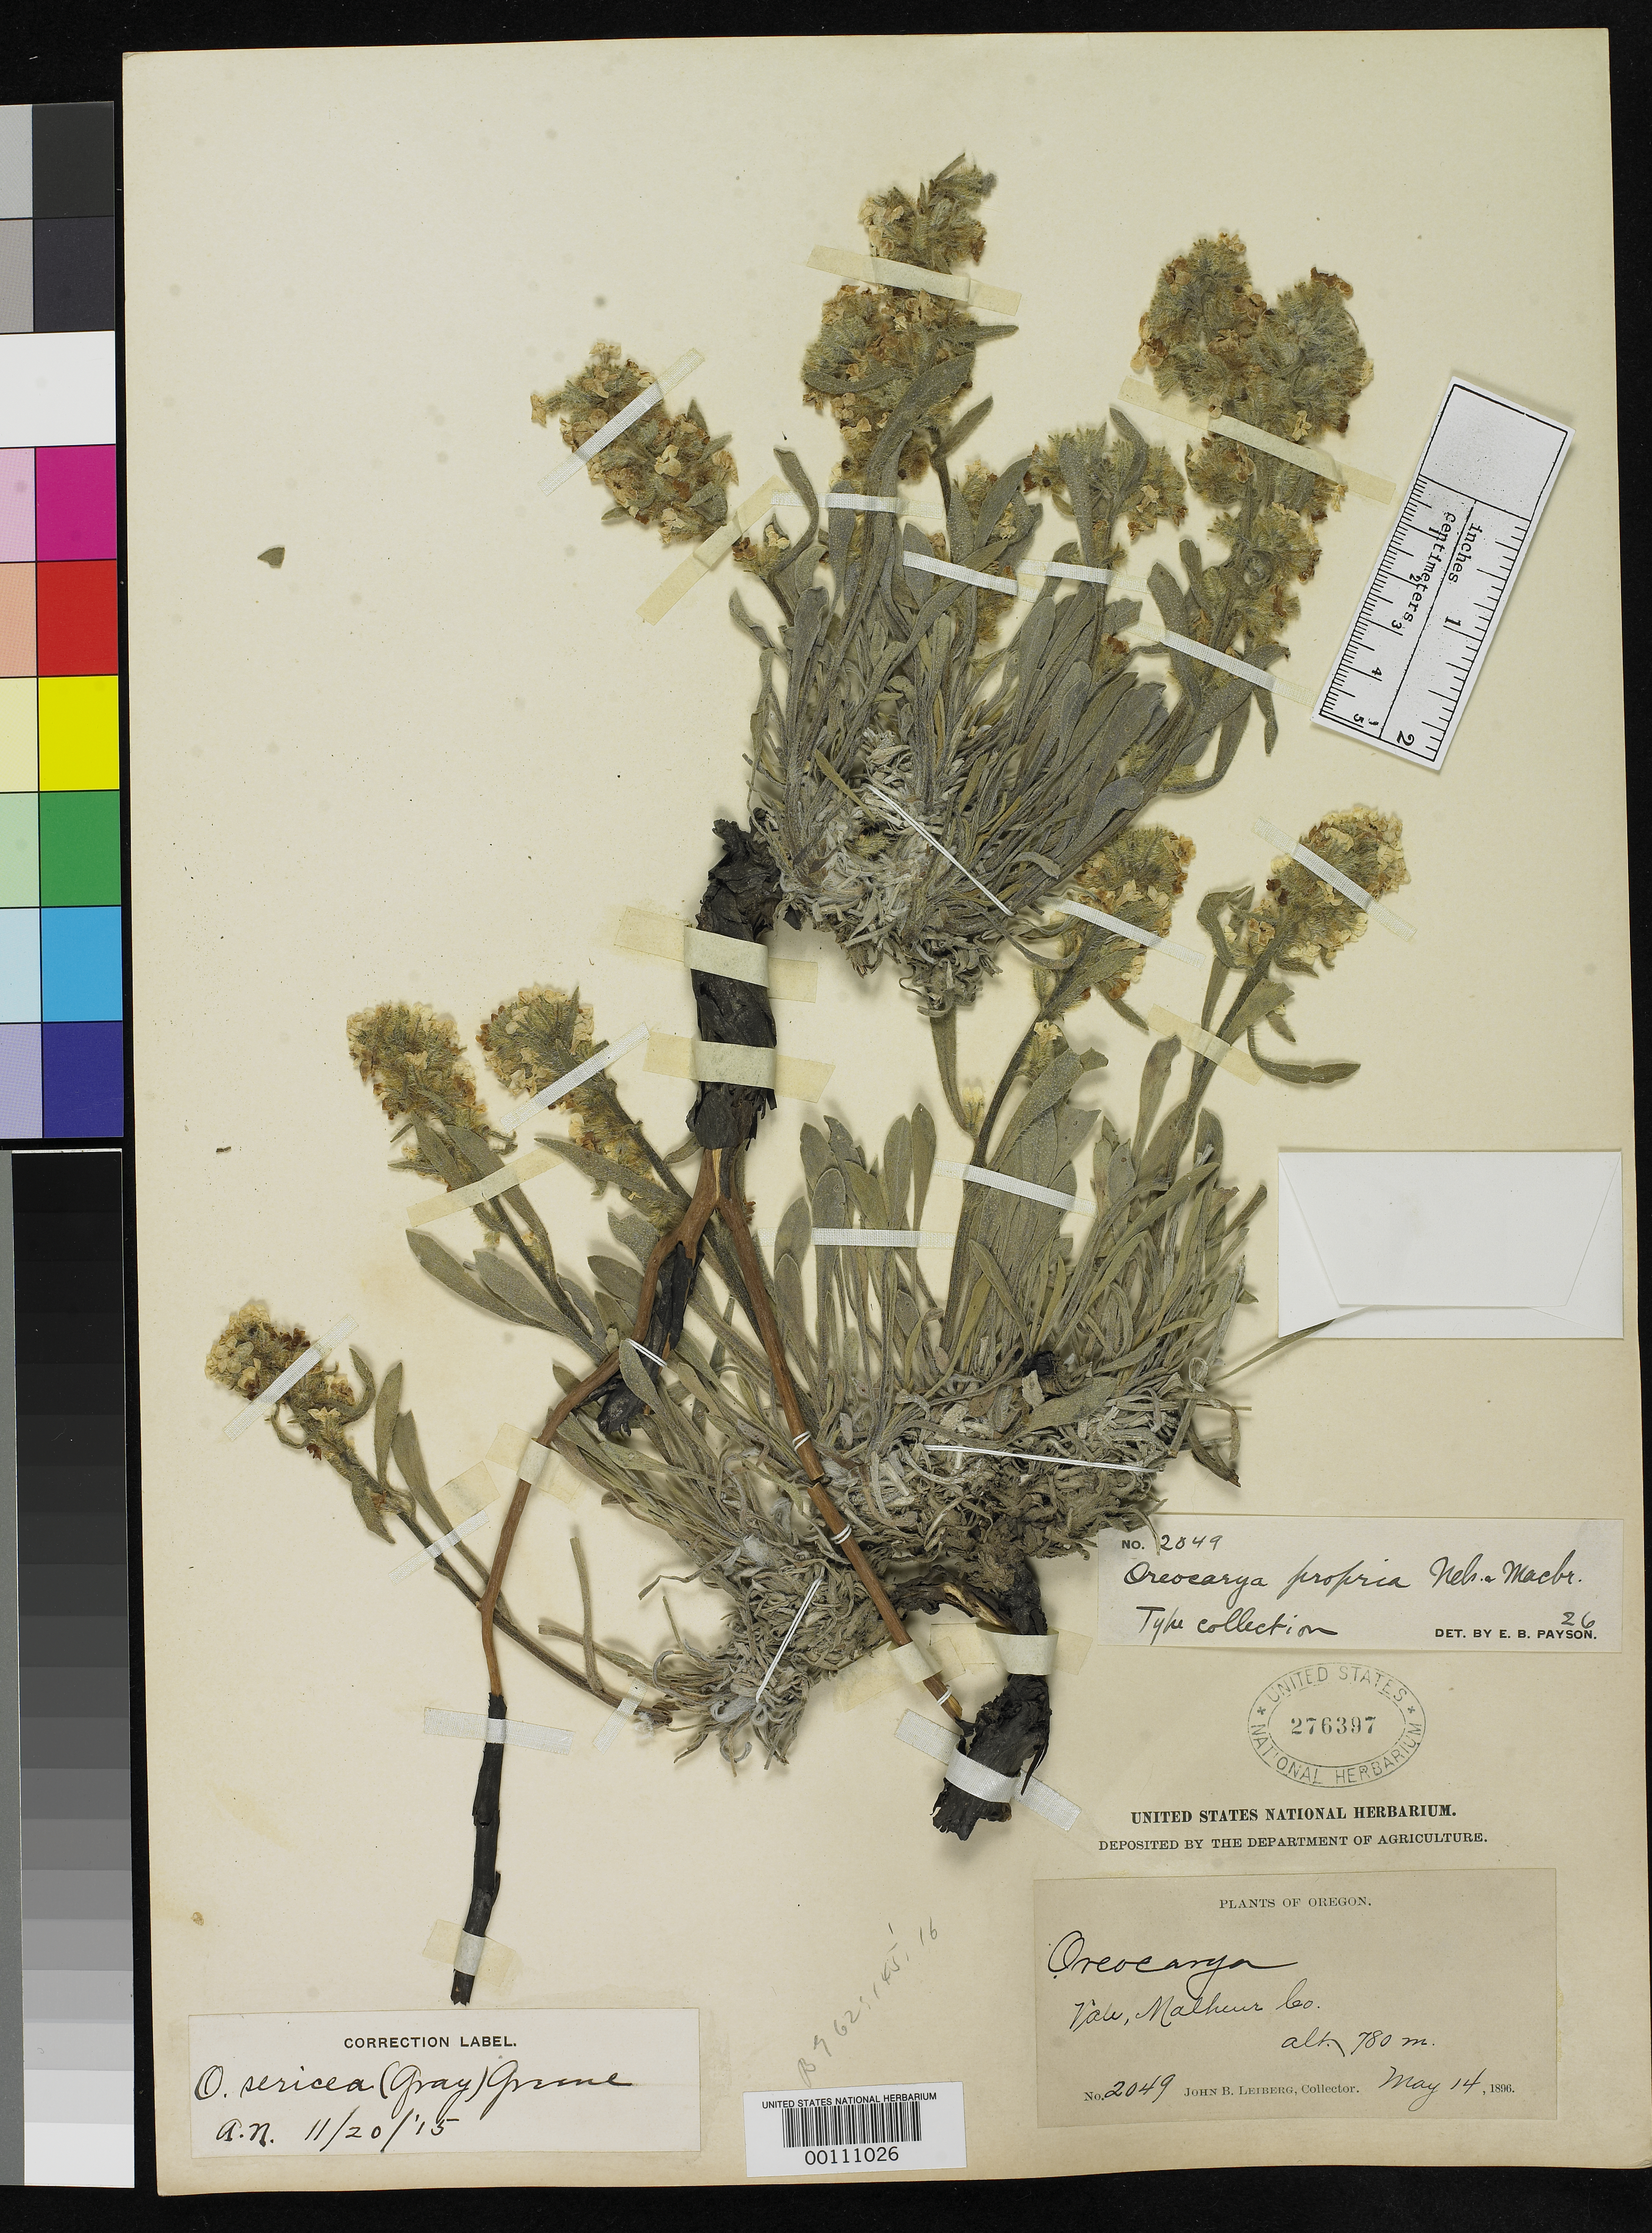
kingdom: Plantae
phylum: Tracheophyta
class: Magnoliopsida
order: Boraginales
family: Boraginaceae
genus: Oreocarya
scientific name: Oreocarya propria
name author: A. Nelson & J.F. Macbr.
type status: Isotype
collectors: J. Leiberg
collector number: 2049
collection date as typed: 14 May 1896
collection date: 1896-05-14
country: United States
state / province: Oregon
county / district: Malheur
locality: Vale.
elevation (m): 780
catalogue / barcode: US 276397